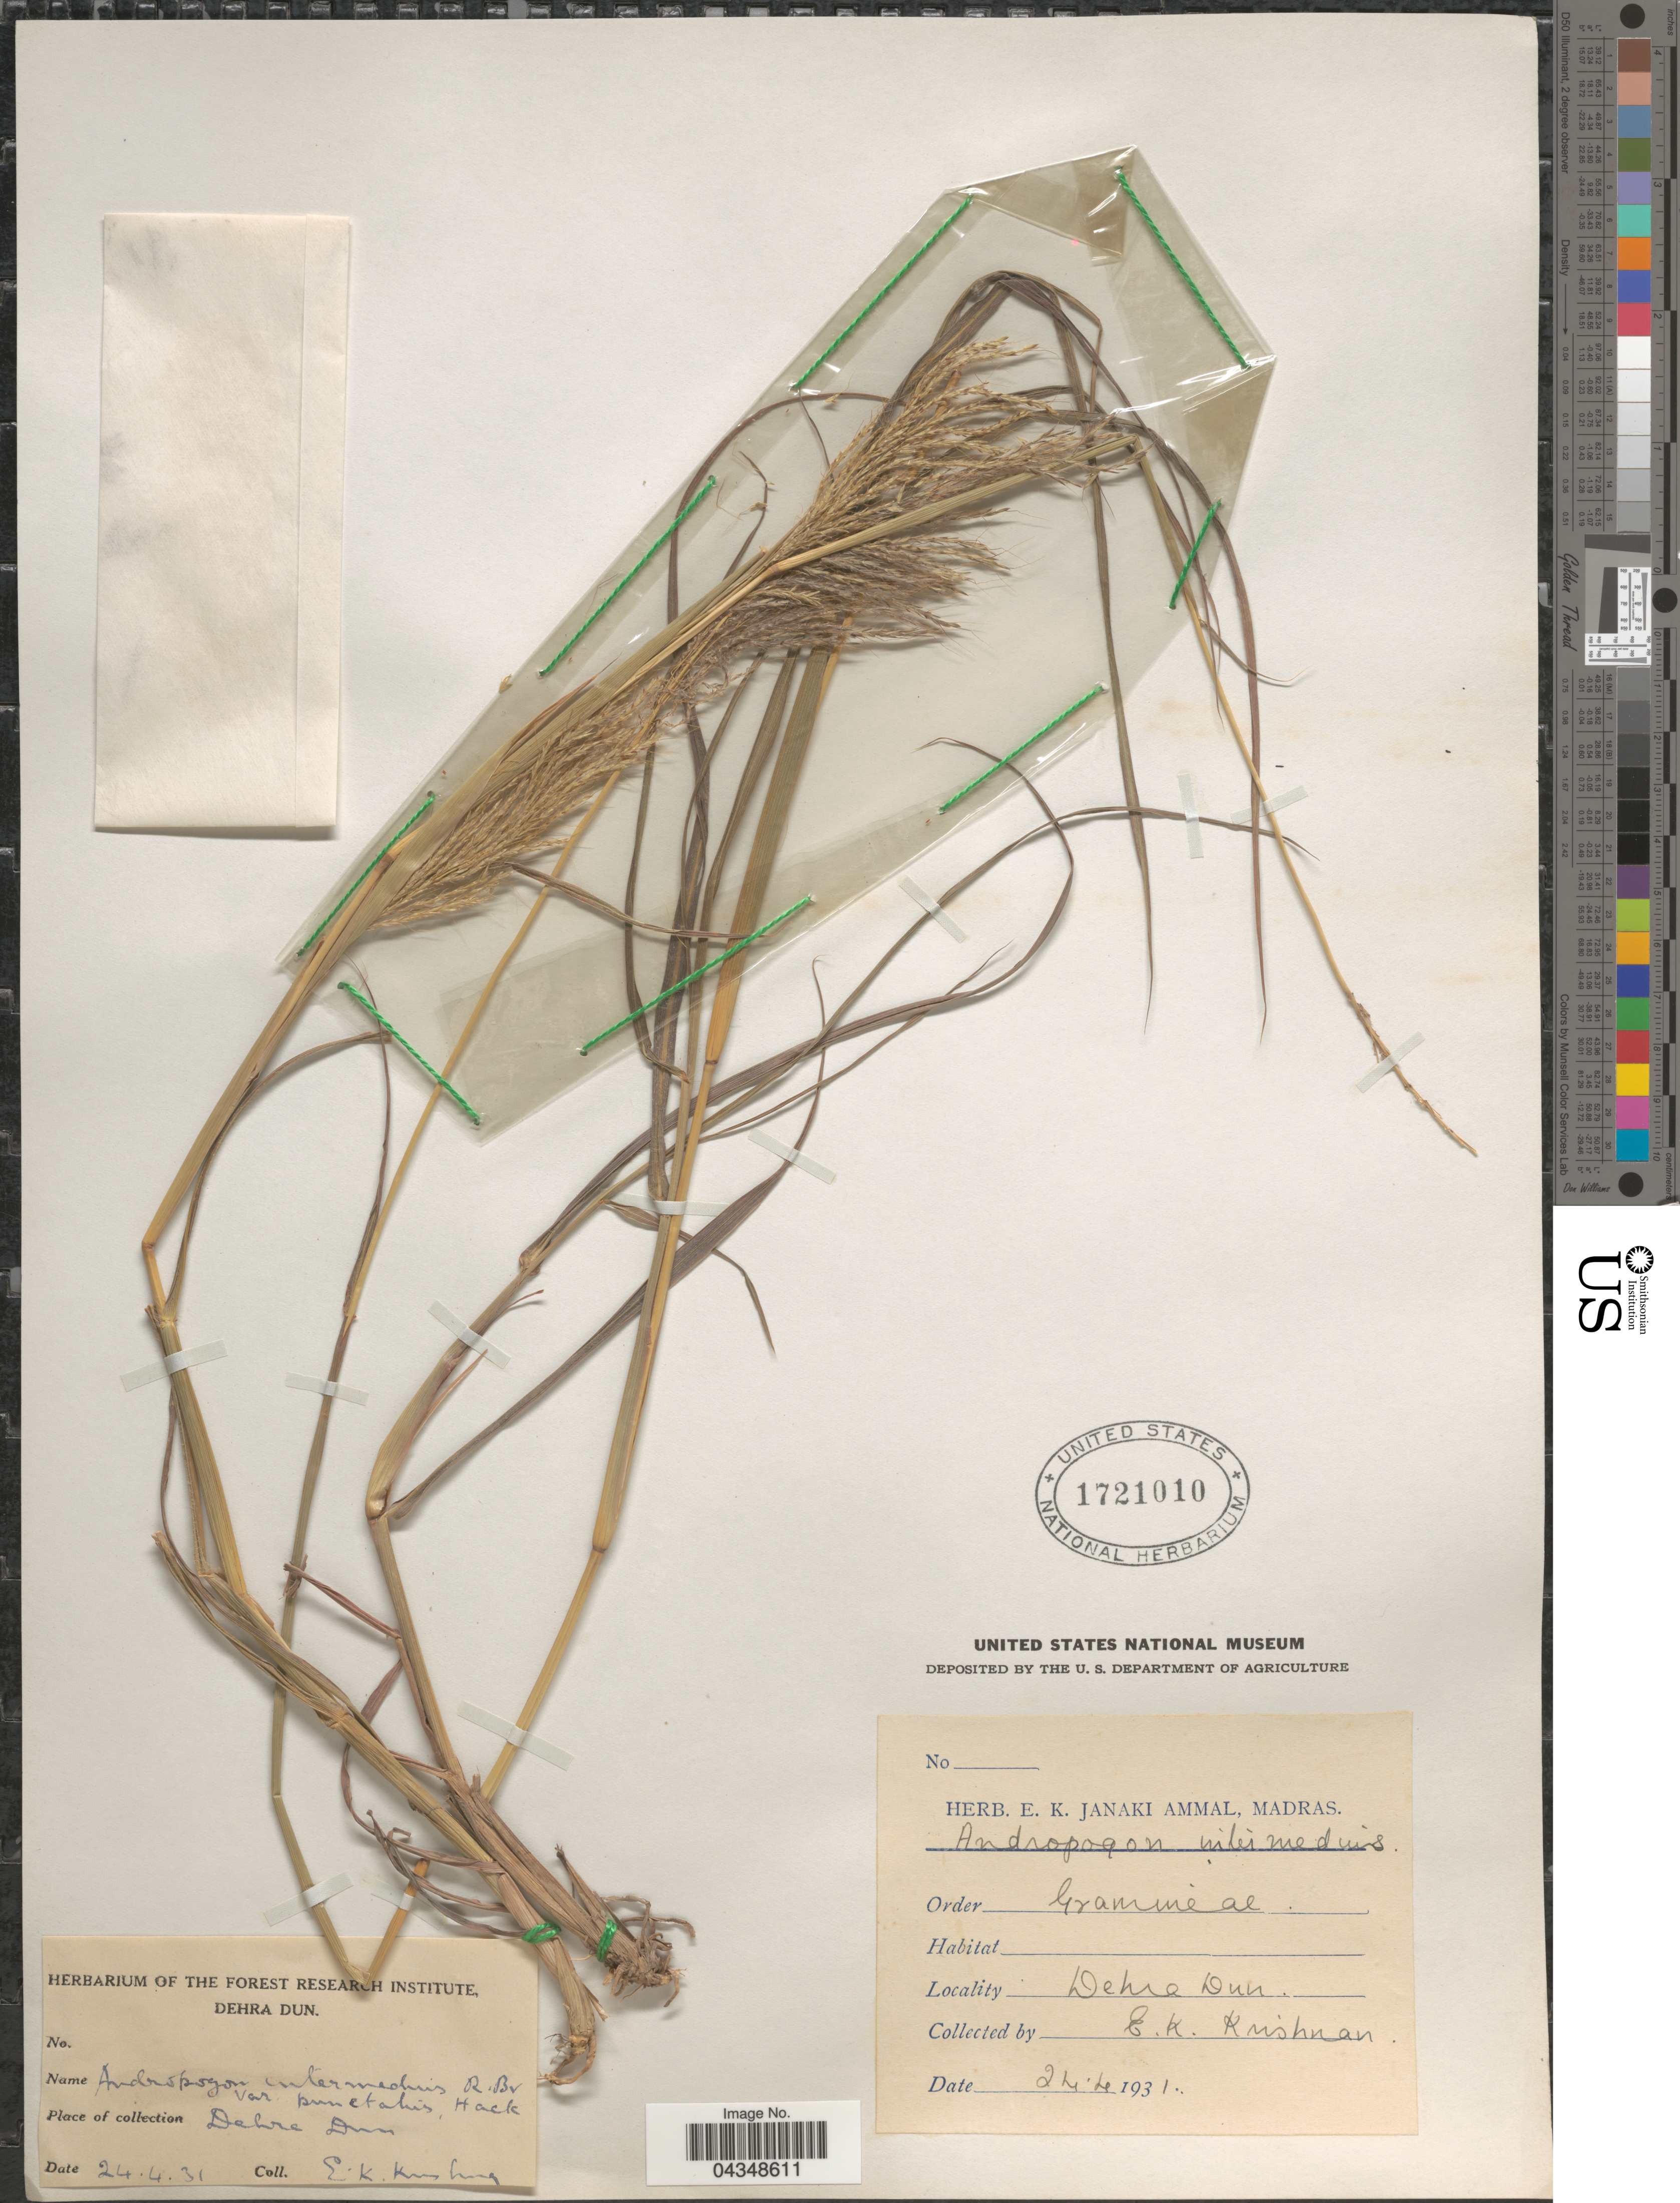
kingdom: Plantae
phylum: Tracheophyta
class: Liliopsida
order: Poales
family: Poaceae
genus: Bothriochloa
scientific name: Bothriochloa bladhii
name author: (Retz.) S.T. Blake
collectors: E. Krishnan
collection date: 1931-04-24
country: India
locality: Dehra Dun.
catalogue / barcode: US 1721010